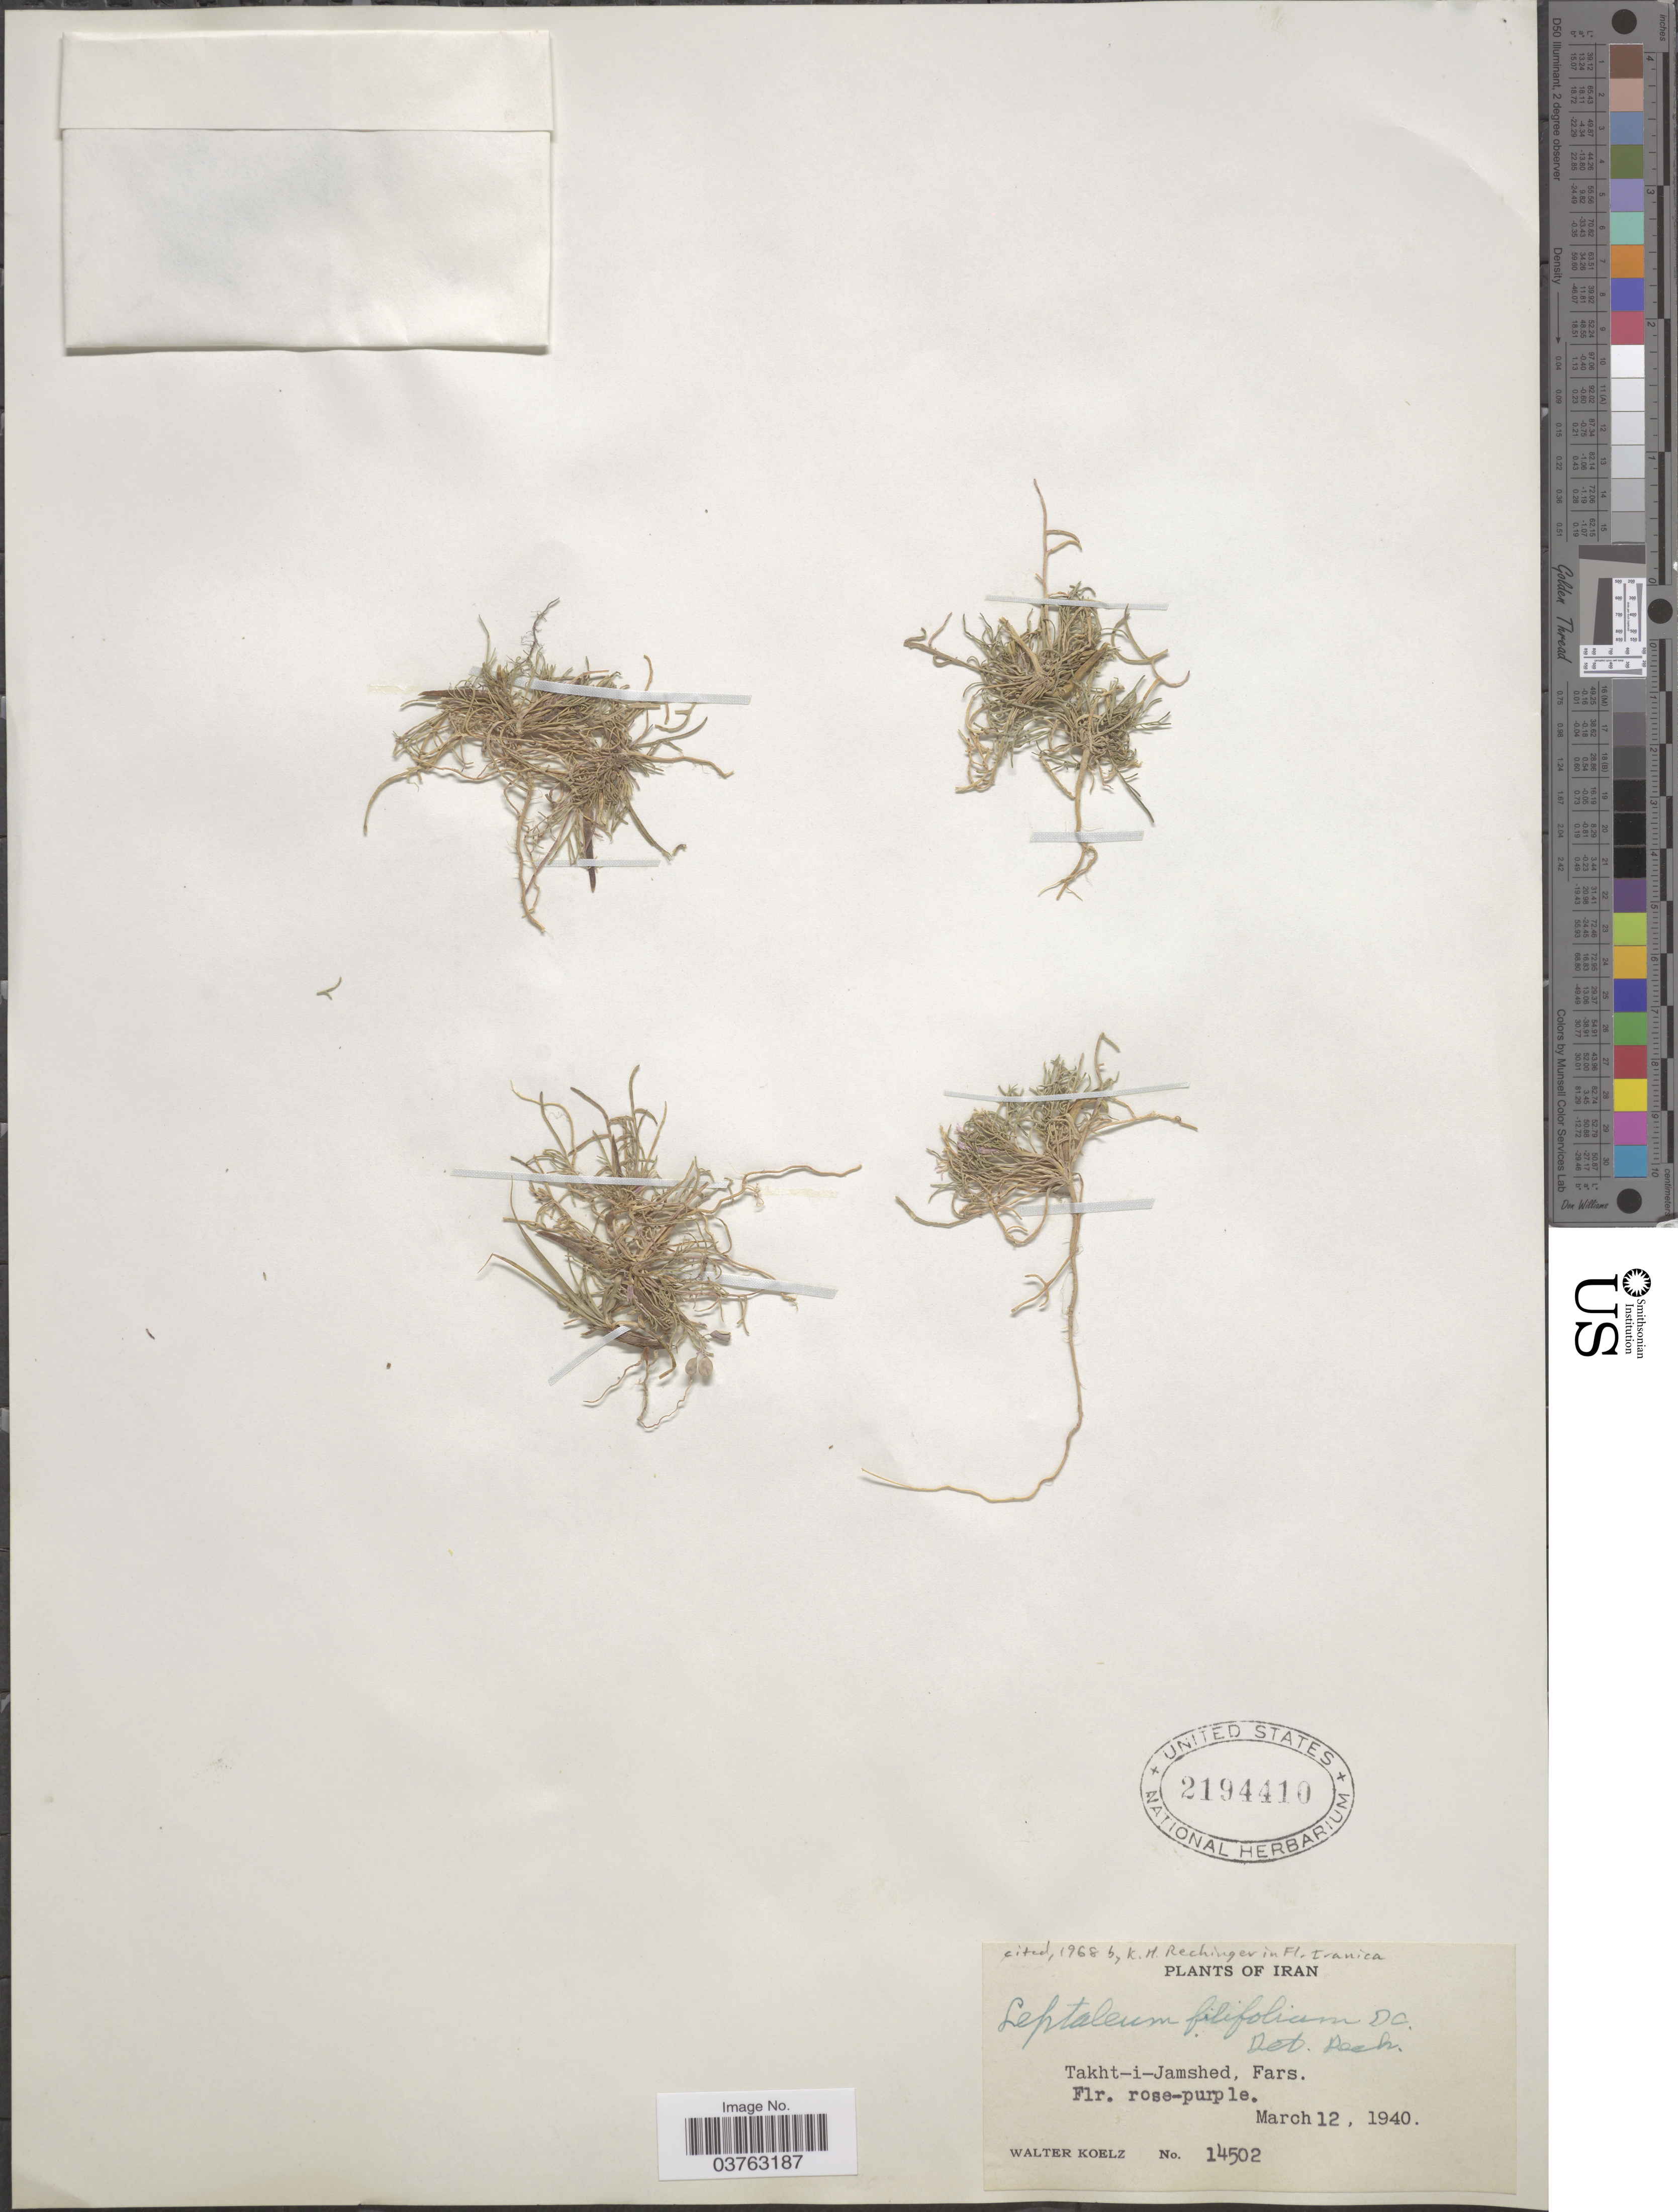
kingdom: Plantae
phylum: Tracheophyta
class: Magnoliopsida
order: Brassicales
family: Brassicaceae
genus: Leptaleum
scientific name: Leptaleum filifolium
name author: DC.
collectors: W. N. Koelz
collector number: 14502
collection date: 1940-03-12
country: Iran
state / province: Fars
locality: Takht-i-Jamshed.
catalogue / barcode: US 2194410